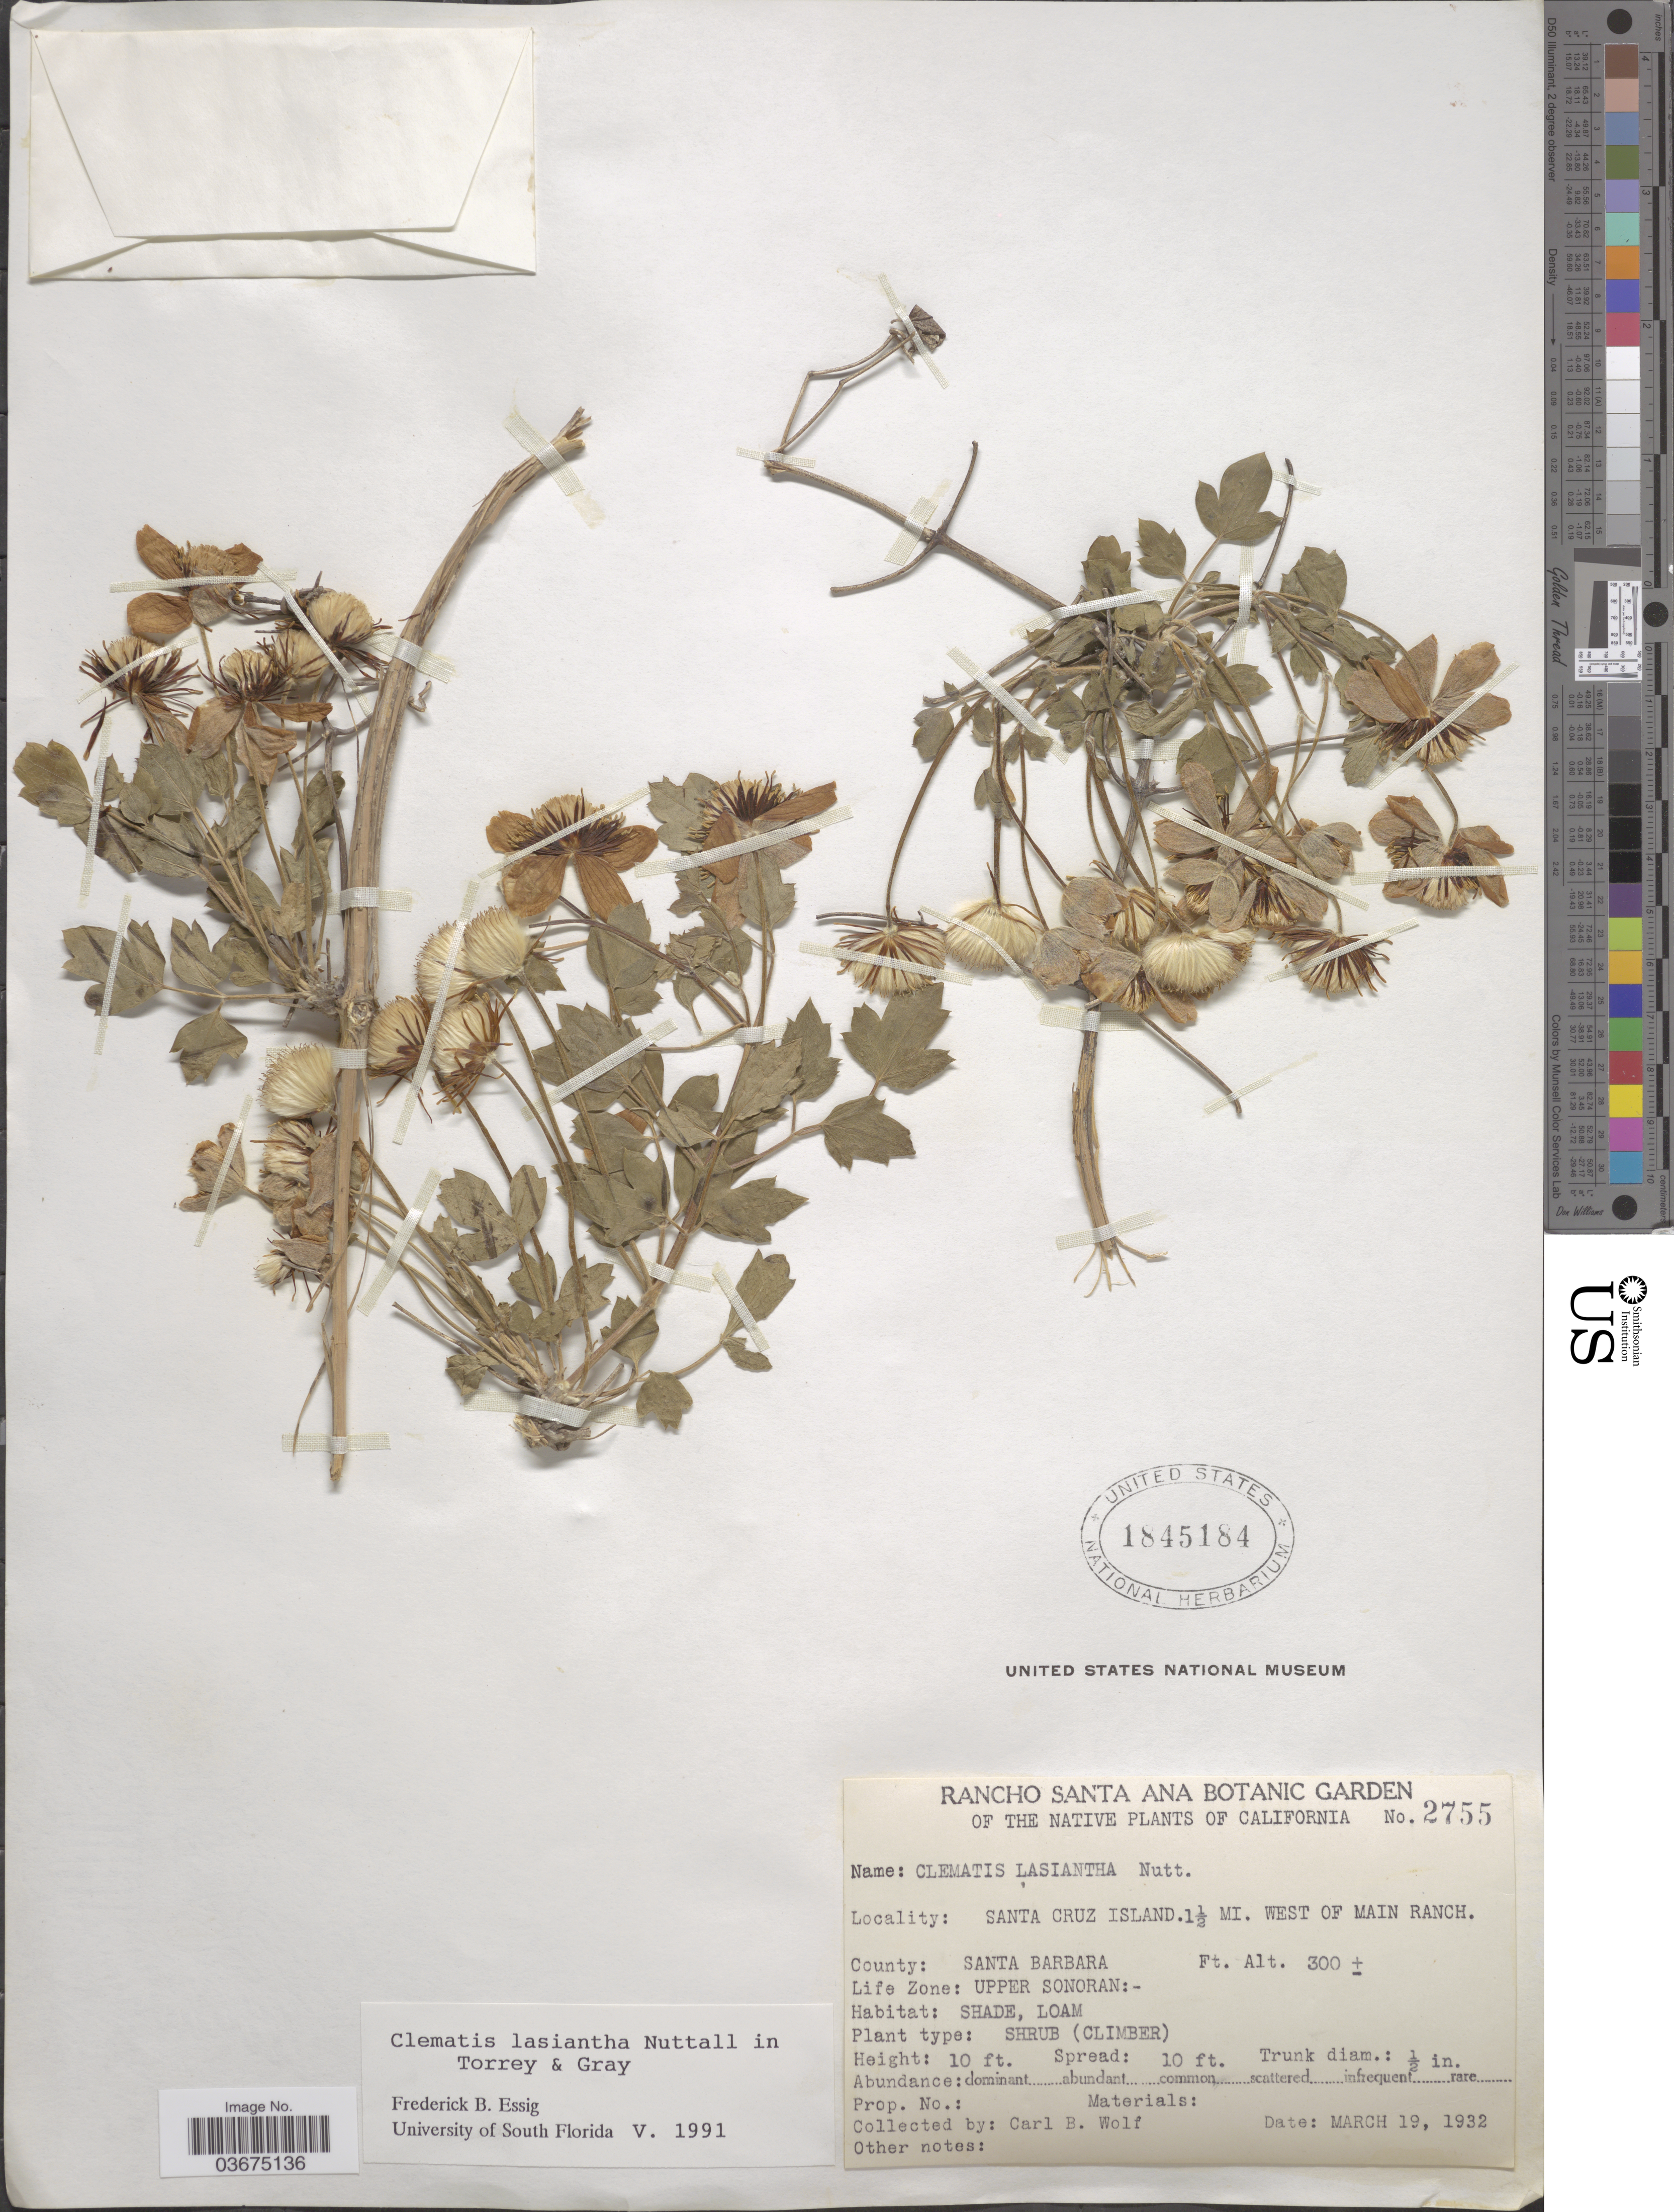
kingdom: Plantae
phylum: Tracheophyta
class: Magnoliopsida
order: Ranunculales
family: Ranunculaceae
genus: Clematis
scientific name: Clematis lasiantha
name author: Nutt.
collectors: C. B. Wolf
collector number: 2755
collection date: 1932-03-19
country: United States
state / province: California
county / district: Santa Barbara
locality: Santa Cruz Island. 1½ mi. west of Main Ranch. County: Santa Barbara. Life Zone: Upper Sonoran.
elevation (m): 91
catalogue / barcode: US 1845184